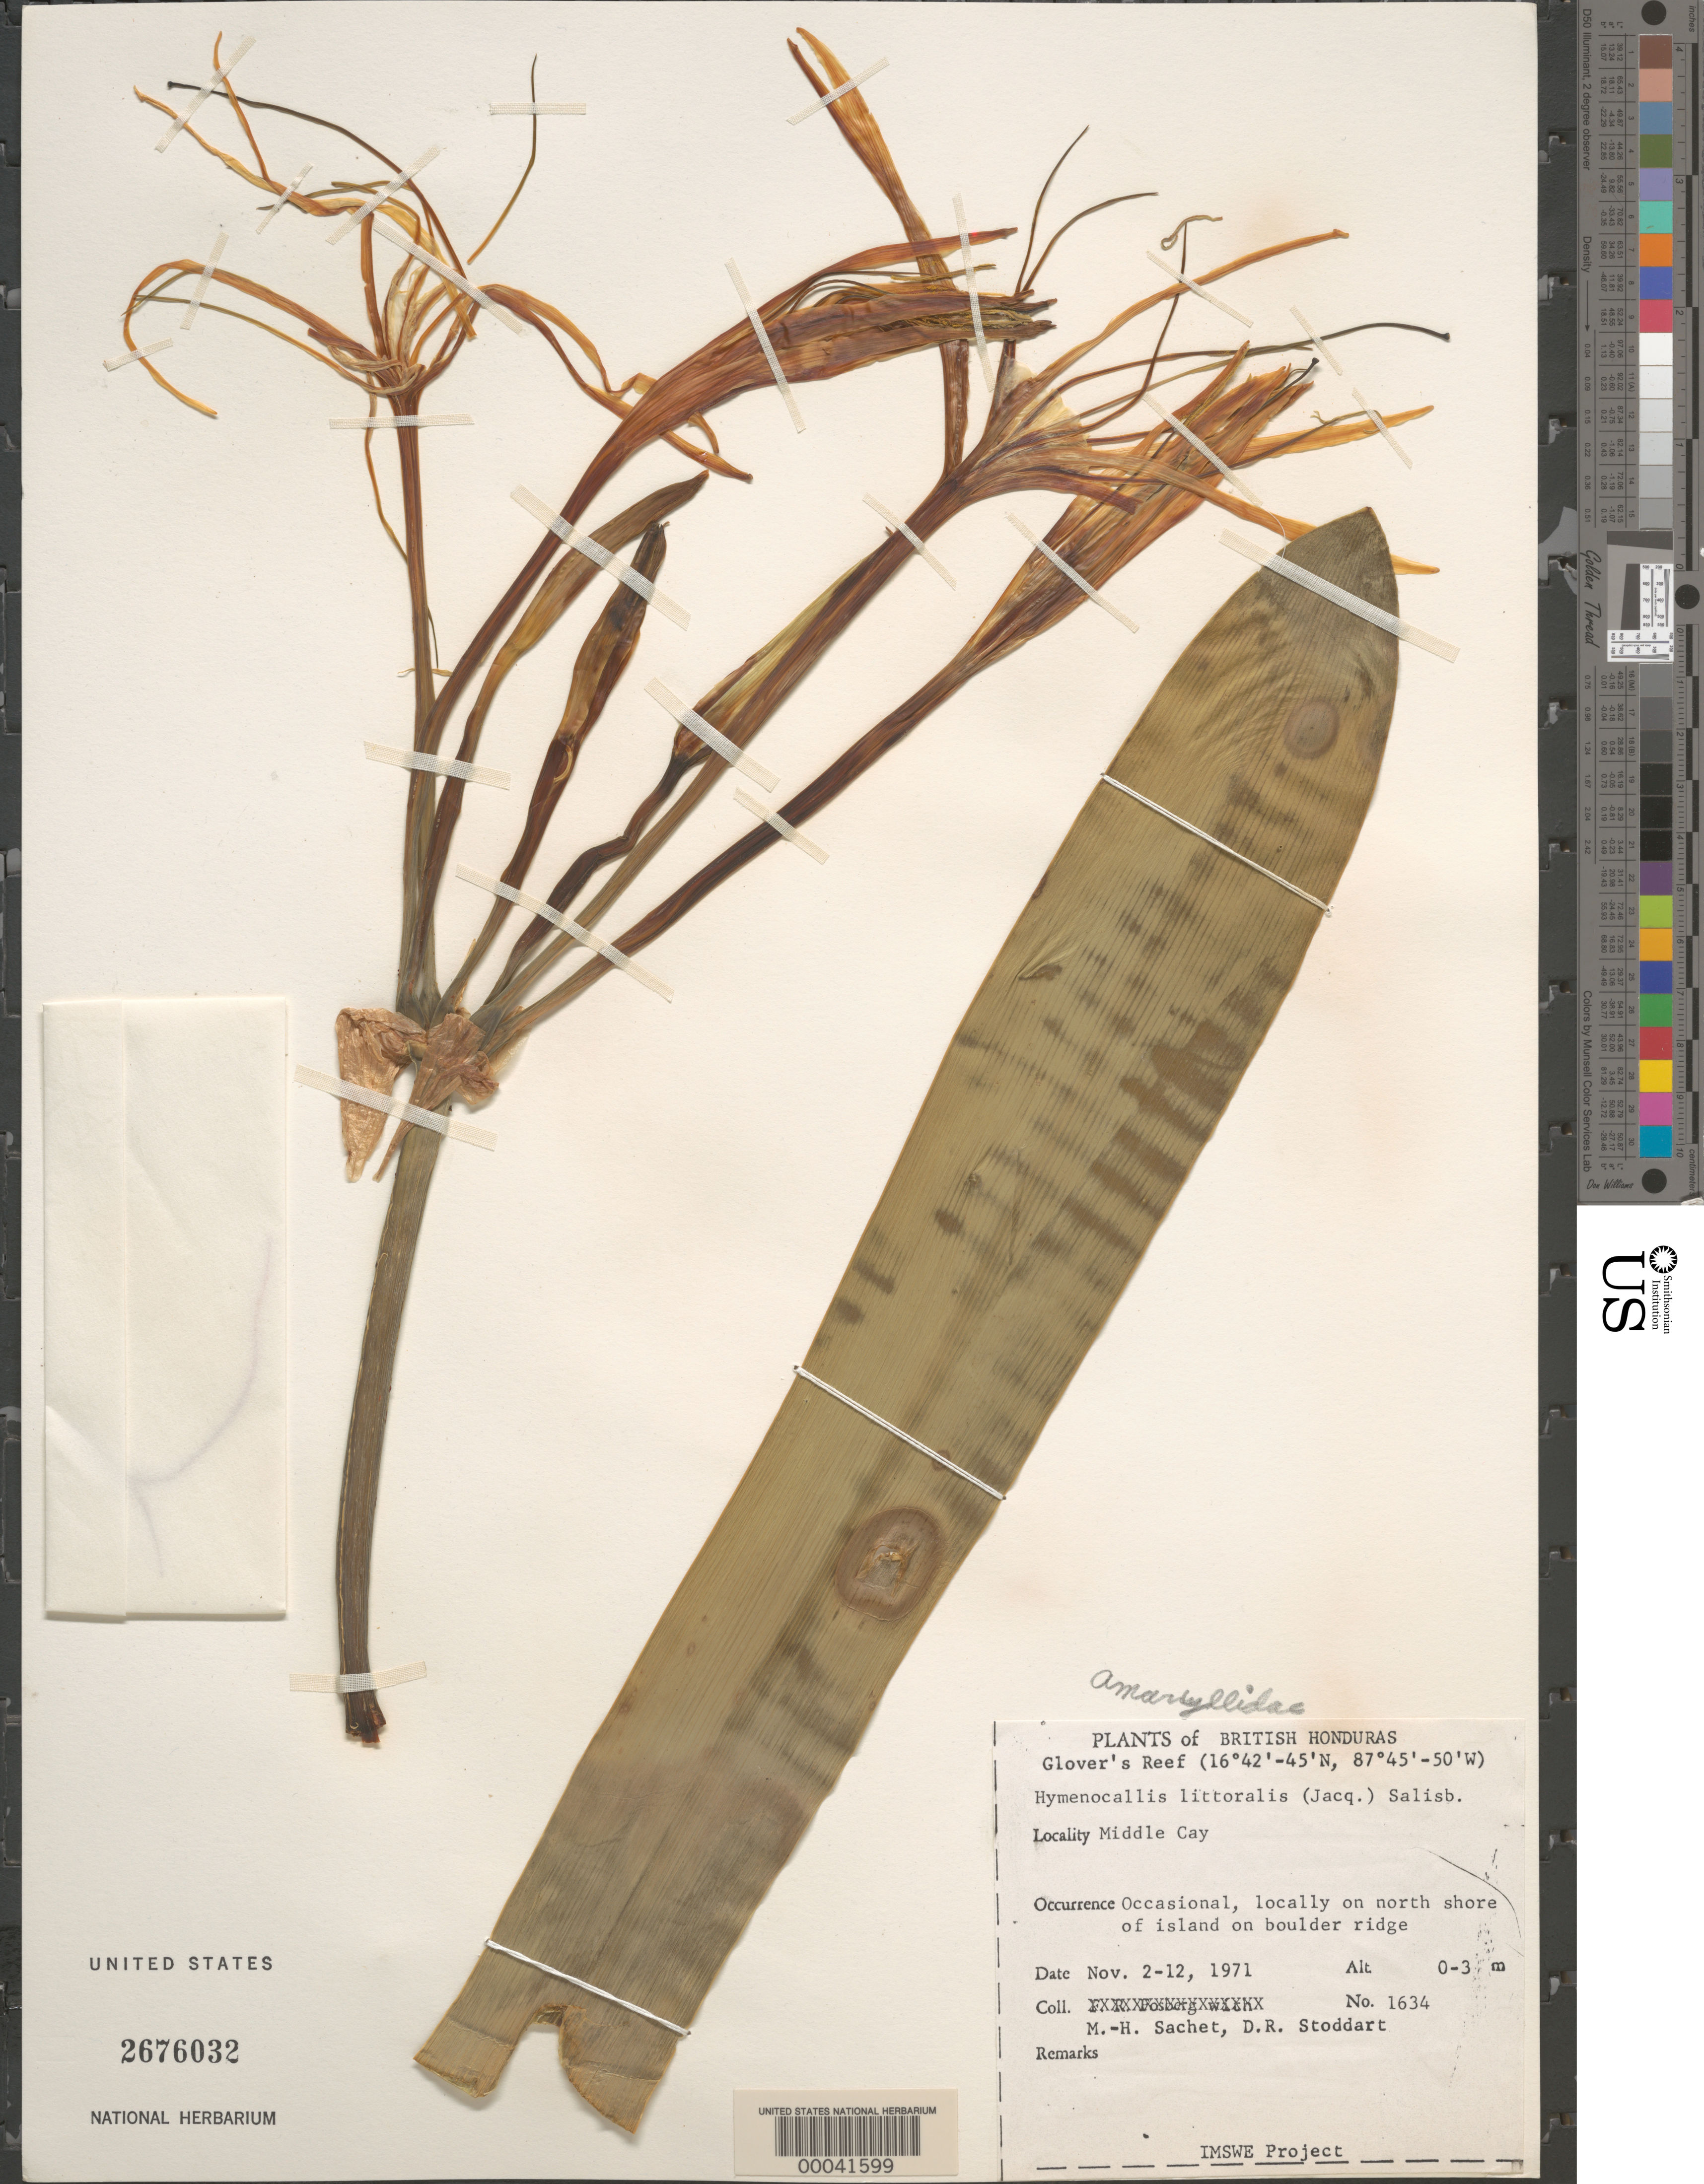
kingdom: Plantae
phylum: Tracheophyta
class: Liliopsida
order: Asparagales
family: Amaryllidaceae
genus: Hymenocallis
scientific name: Hymenocallis littoralis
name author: (Jacq.) Salisb.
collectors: M.-H. Sachet & D. R. Stoddart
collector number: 1634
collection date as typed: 02 Nov 1971 to 12 Nov 1971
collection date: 1971-11-02/1971-11-12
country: Belize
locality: Middle Cay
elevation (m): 0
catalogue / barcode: US 2696032